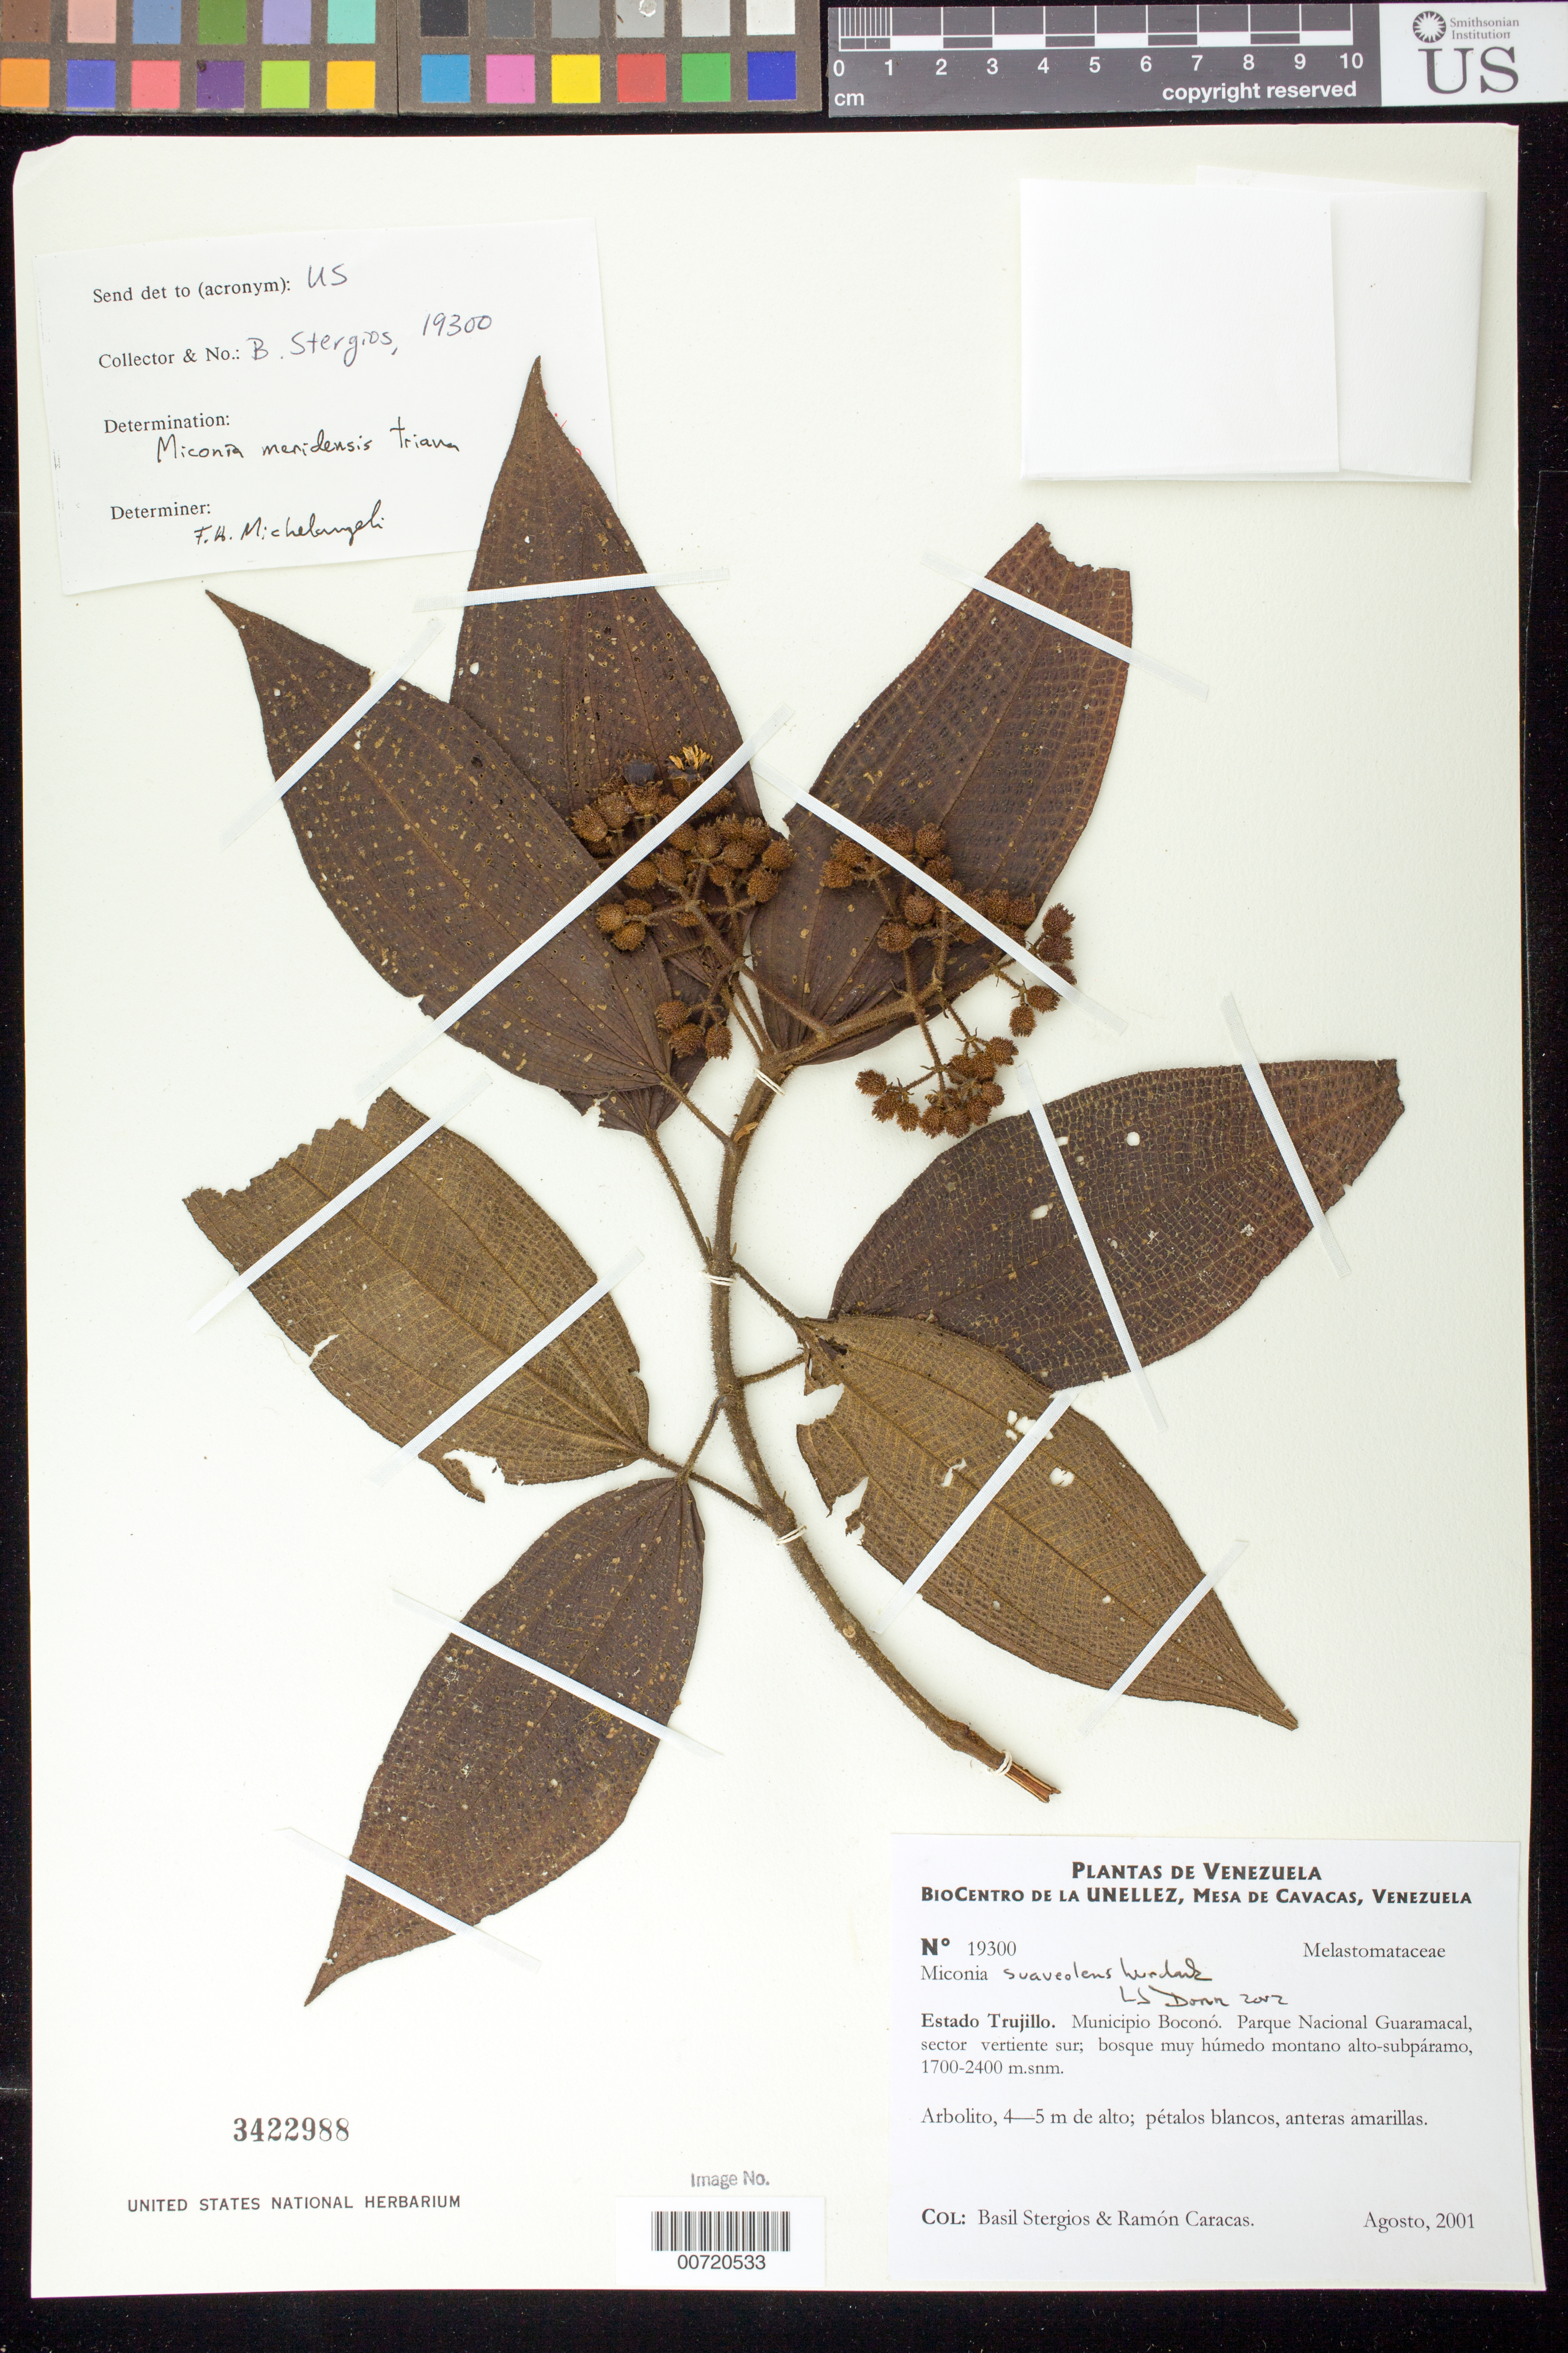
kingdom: Plantae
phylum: Tracheophyta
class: Magnoliopsida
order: Myrtales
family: Melastomataceae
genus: Miconia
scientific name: Miconia suaveolens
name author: Wurdack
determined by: Dorr, L. J., (BOT), Smithsonian Institution - National Museum of Natural History (UNITED STATES)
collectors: B. G. Stergios & R. Caracas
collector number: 19300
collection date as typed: Aug 2001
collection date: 2001-08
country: Venezuela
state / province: Trujillo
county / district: Boconó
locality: Parque Nacional Guaramacal, vertiente sur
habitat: Bosque muy húmedo montano alto-subpáramo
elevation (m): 1700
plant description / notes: PORT, US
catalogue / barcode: US 3422988